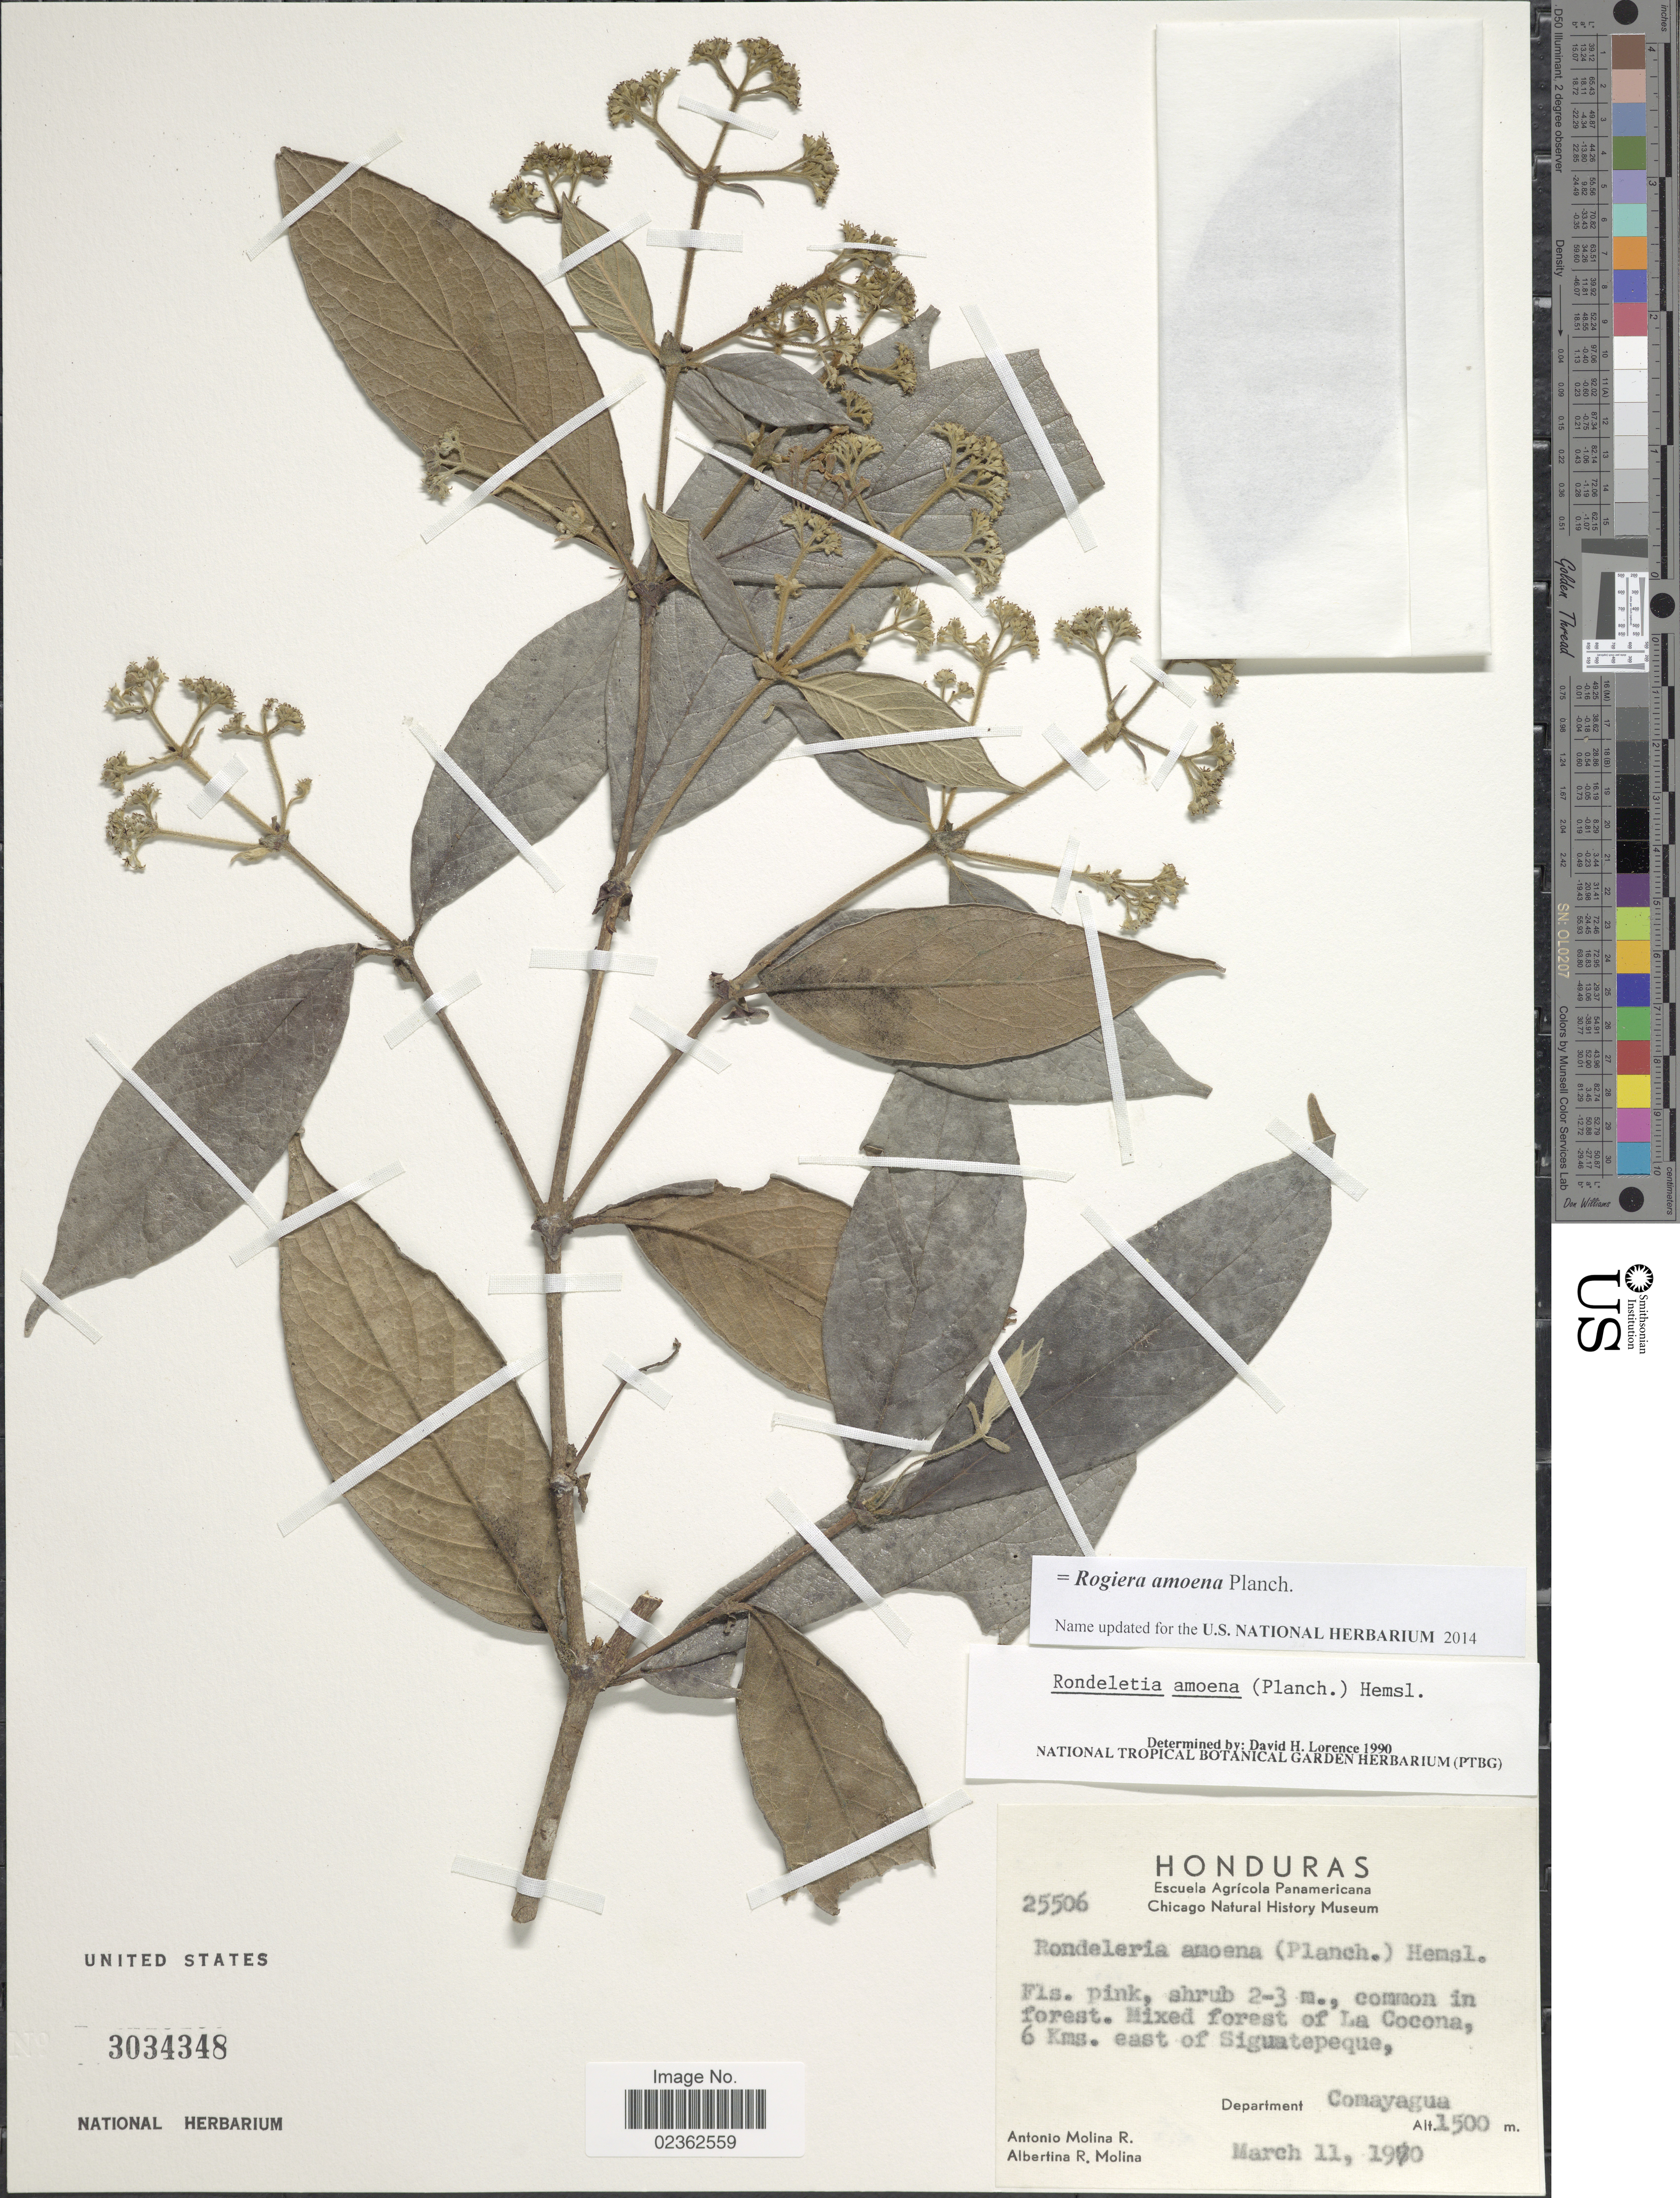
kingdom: Plantae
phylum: Tracheophyta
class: Magnoliopsida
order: Gentianales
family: Rubiaceae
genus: Rogiera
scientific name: Rogiera amoena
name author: Planch.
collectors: A. Molina R. & A. R. Molina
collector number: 25506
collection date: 1970-03-11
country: Honduras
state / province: Comayagua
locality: Common in forest, mixed forest of La Cocona, 6 Kms. east of Siguatepeque.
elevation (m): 1500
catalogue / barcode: US 3034348